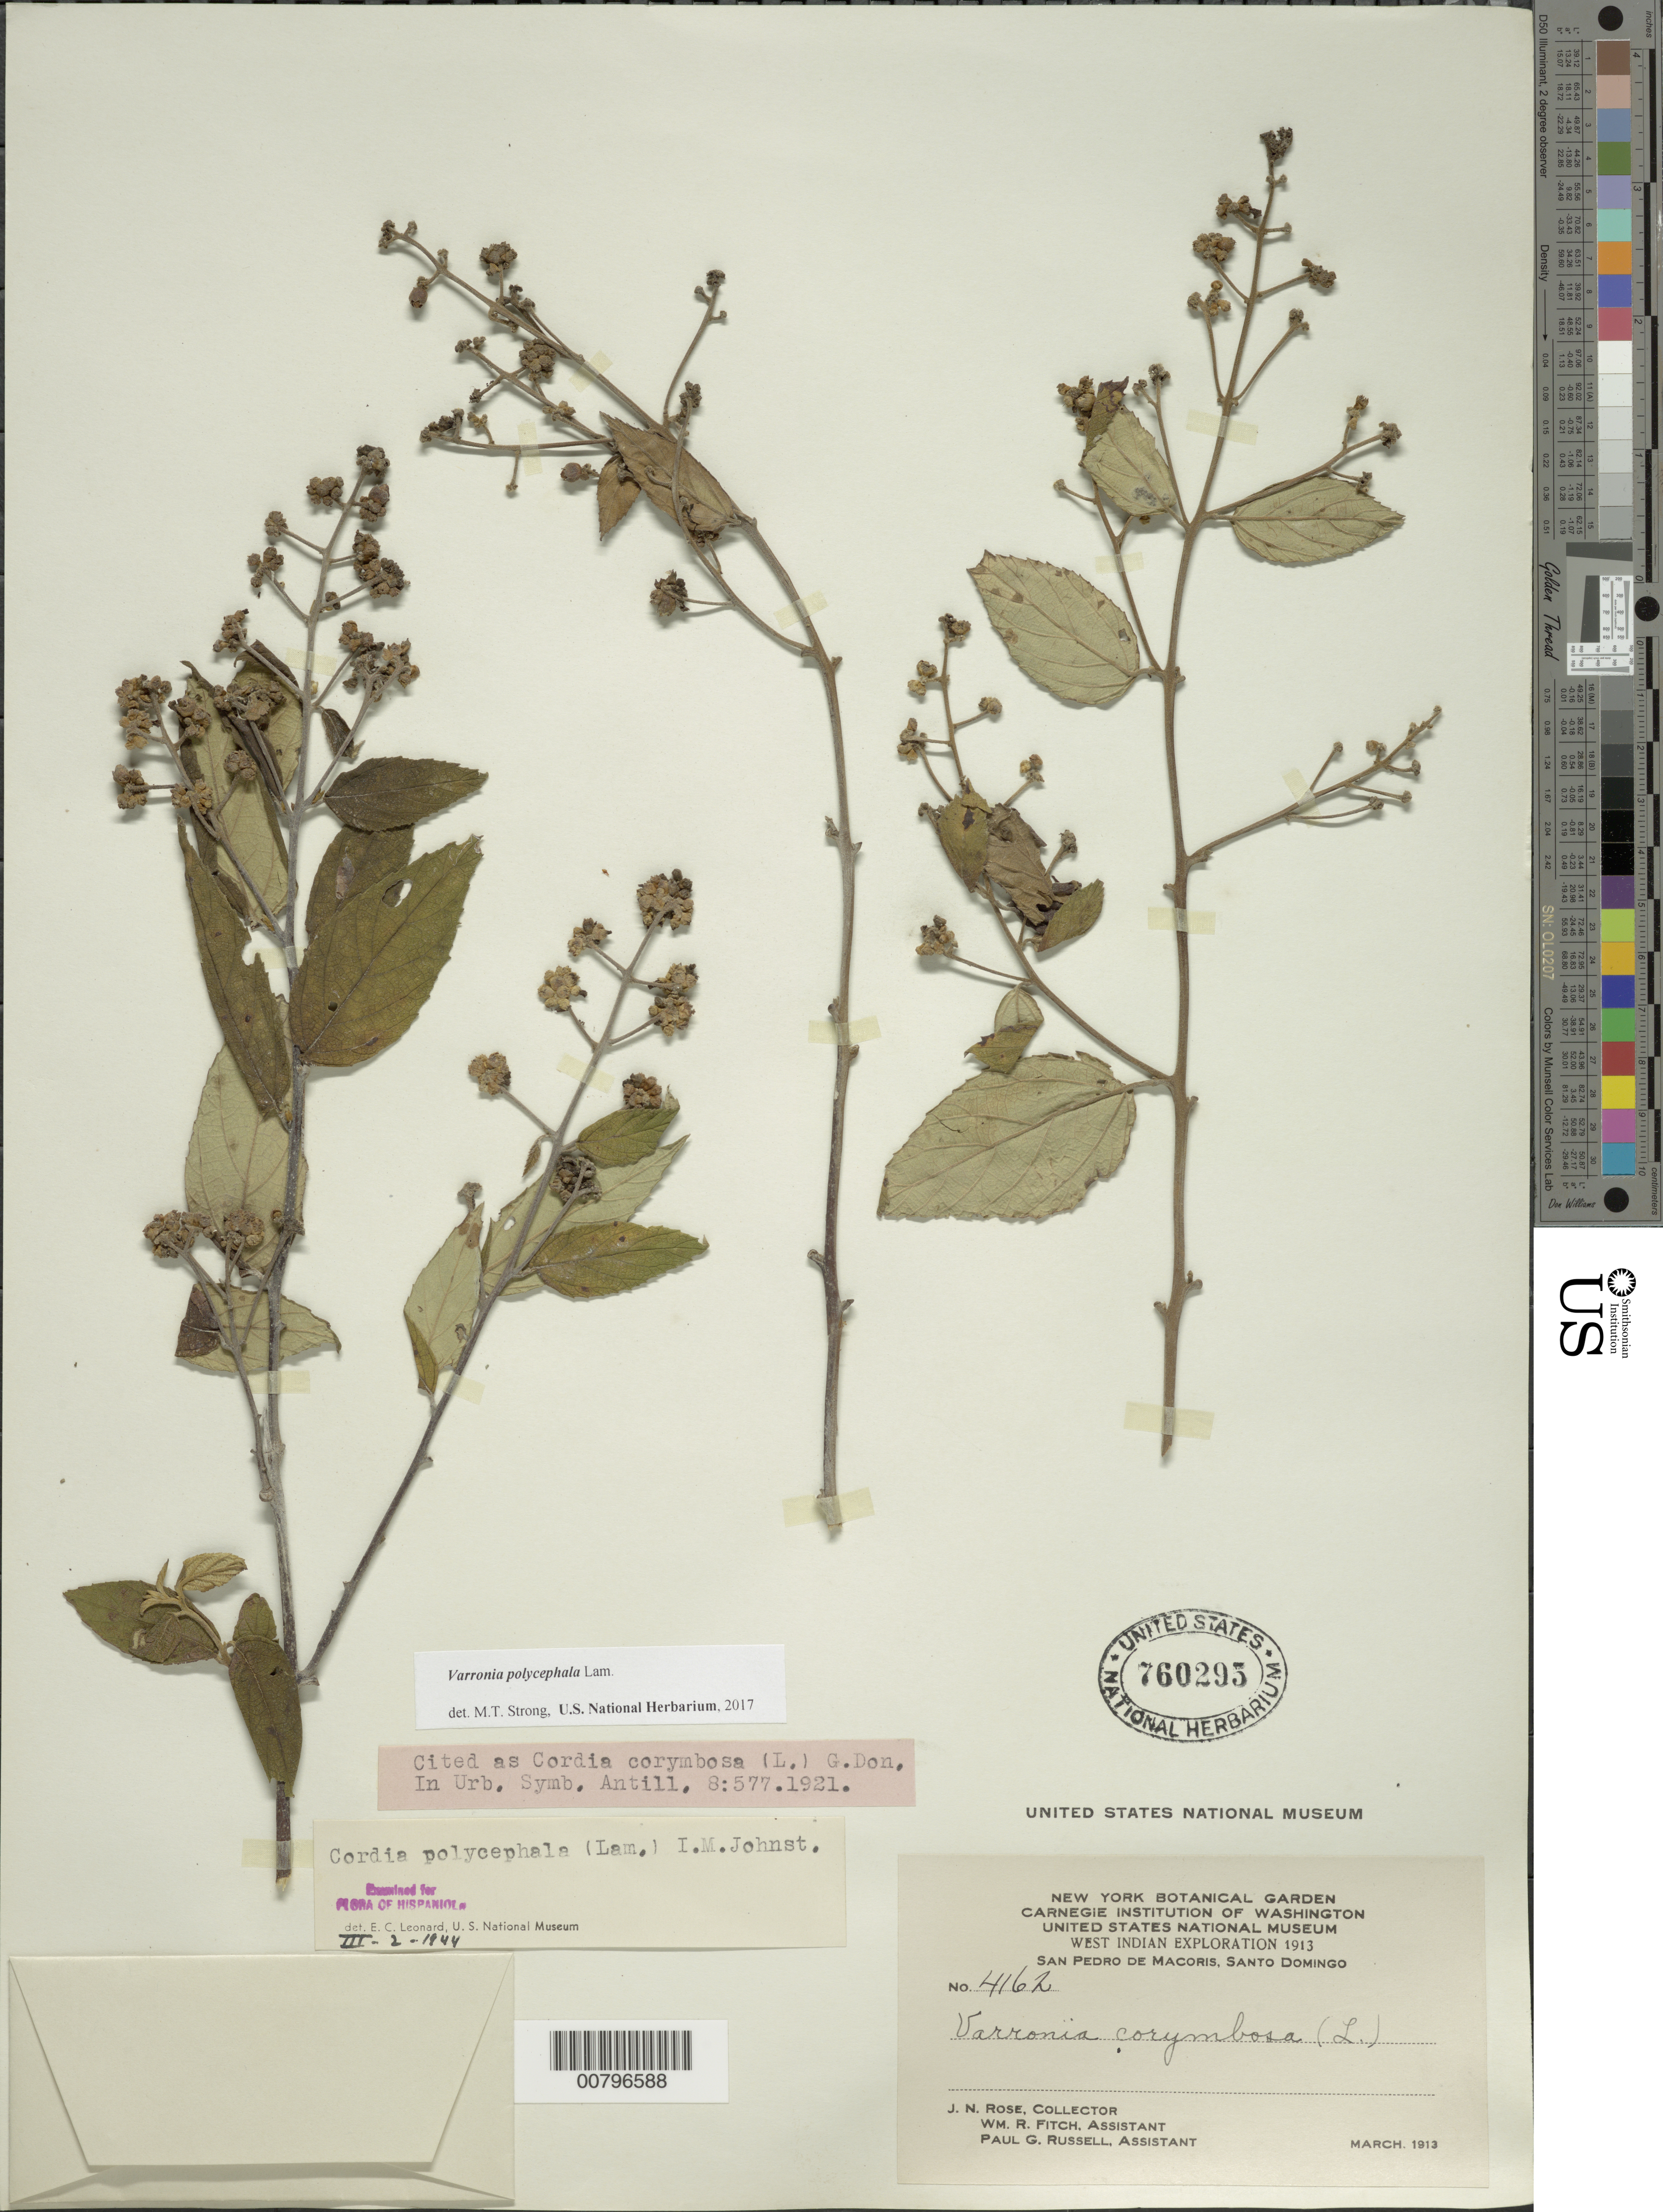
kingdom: Plantae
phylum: Tracheophyta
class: Magnoliopsida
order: Boraginales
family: Cordiaceae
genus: Varronia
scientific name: Varronia polycephala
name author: Lam.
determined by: Strong, Mark T., (BOT), Smithsonian Institution - National Museum of Natural History (UNITED STATES)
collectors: J. N. Rose, W. R. Fitch & P. G. Russell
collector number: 4162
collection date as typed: Mar 1913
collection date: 1913-03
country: Dominican Republic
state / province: San Pedro de Macoris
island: Hispaniola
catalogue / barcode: US 760295